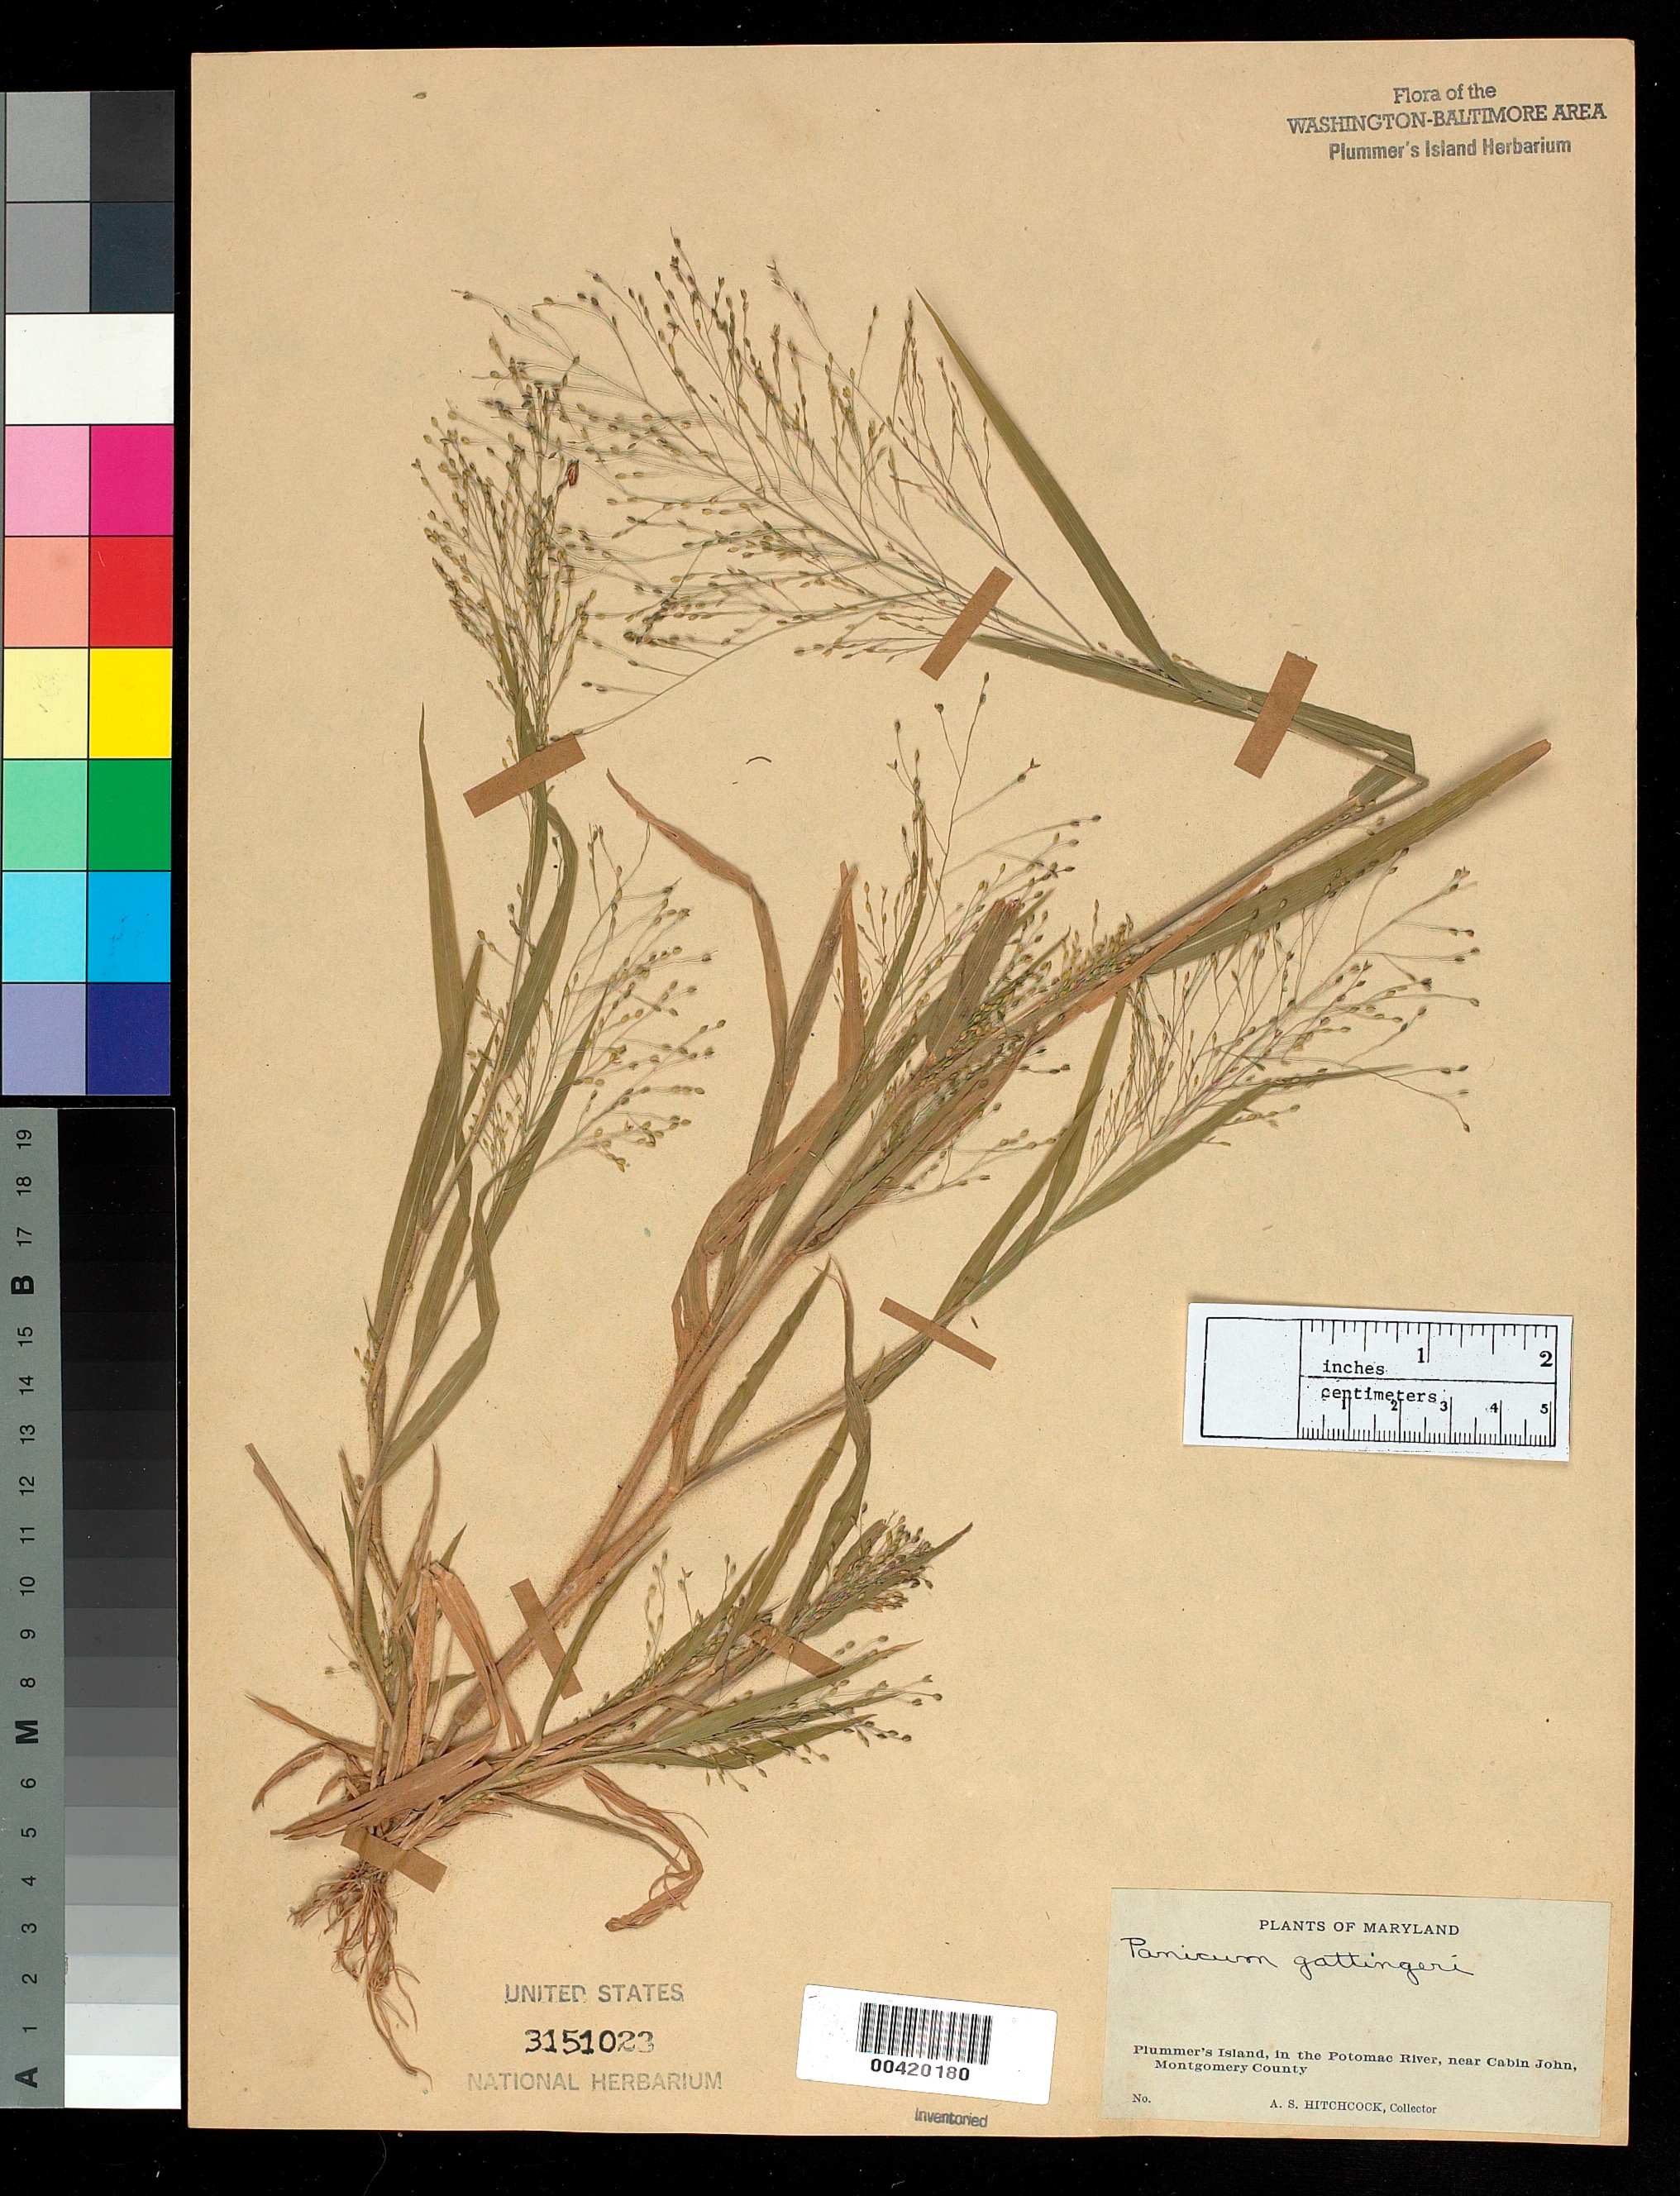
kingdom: Plantae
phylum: Tracheophyta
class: Liliopsida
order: Poales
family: Poaceae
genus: Panicum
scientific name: Panicum philadelphicum var. gattingeri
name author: (Nash) Freckmann & Lelong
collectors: A. S. Hitchcock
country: United States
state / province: Maryland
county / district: Montgomery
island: Plummers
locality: Plummer's Island C. & O. Canal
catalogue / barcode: US 3151023